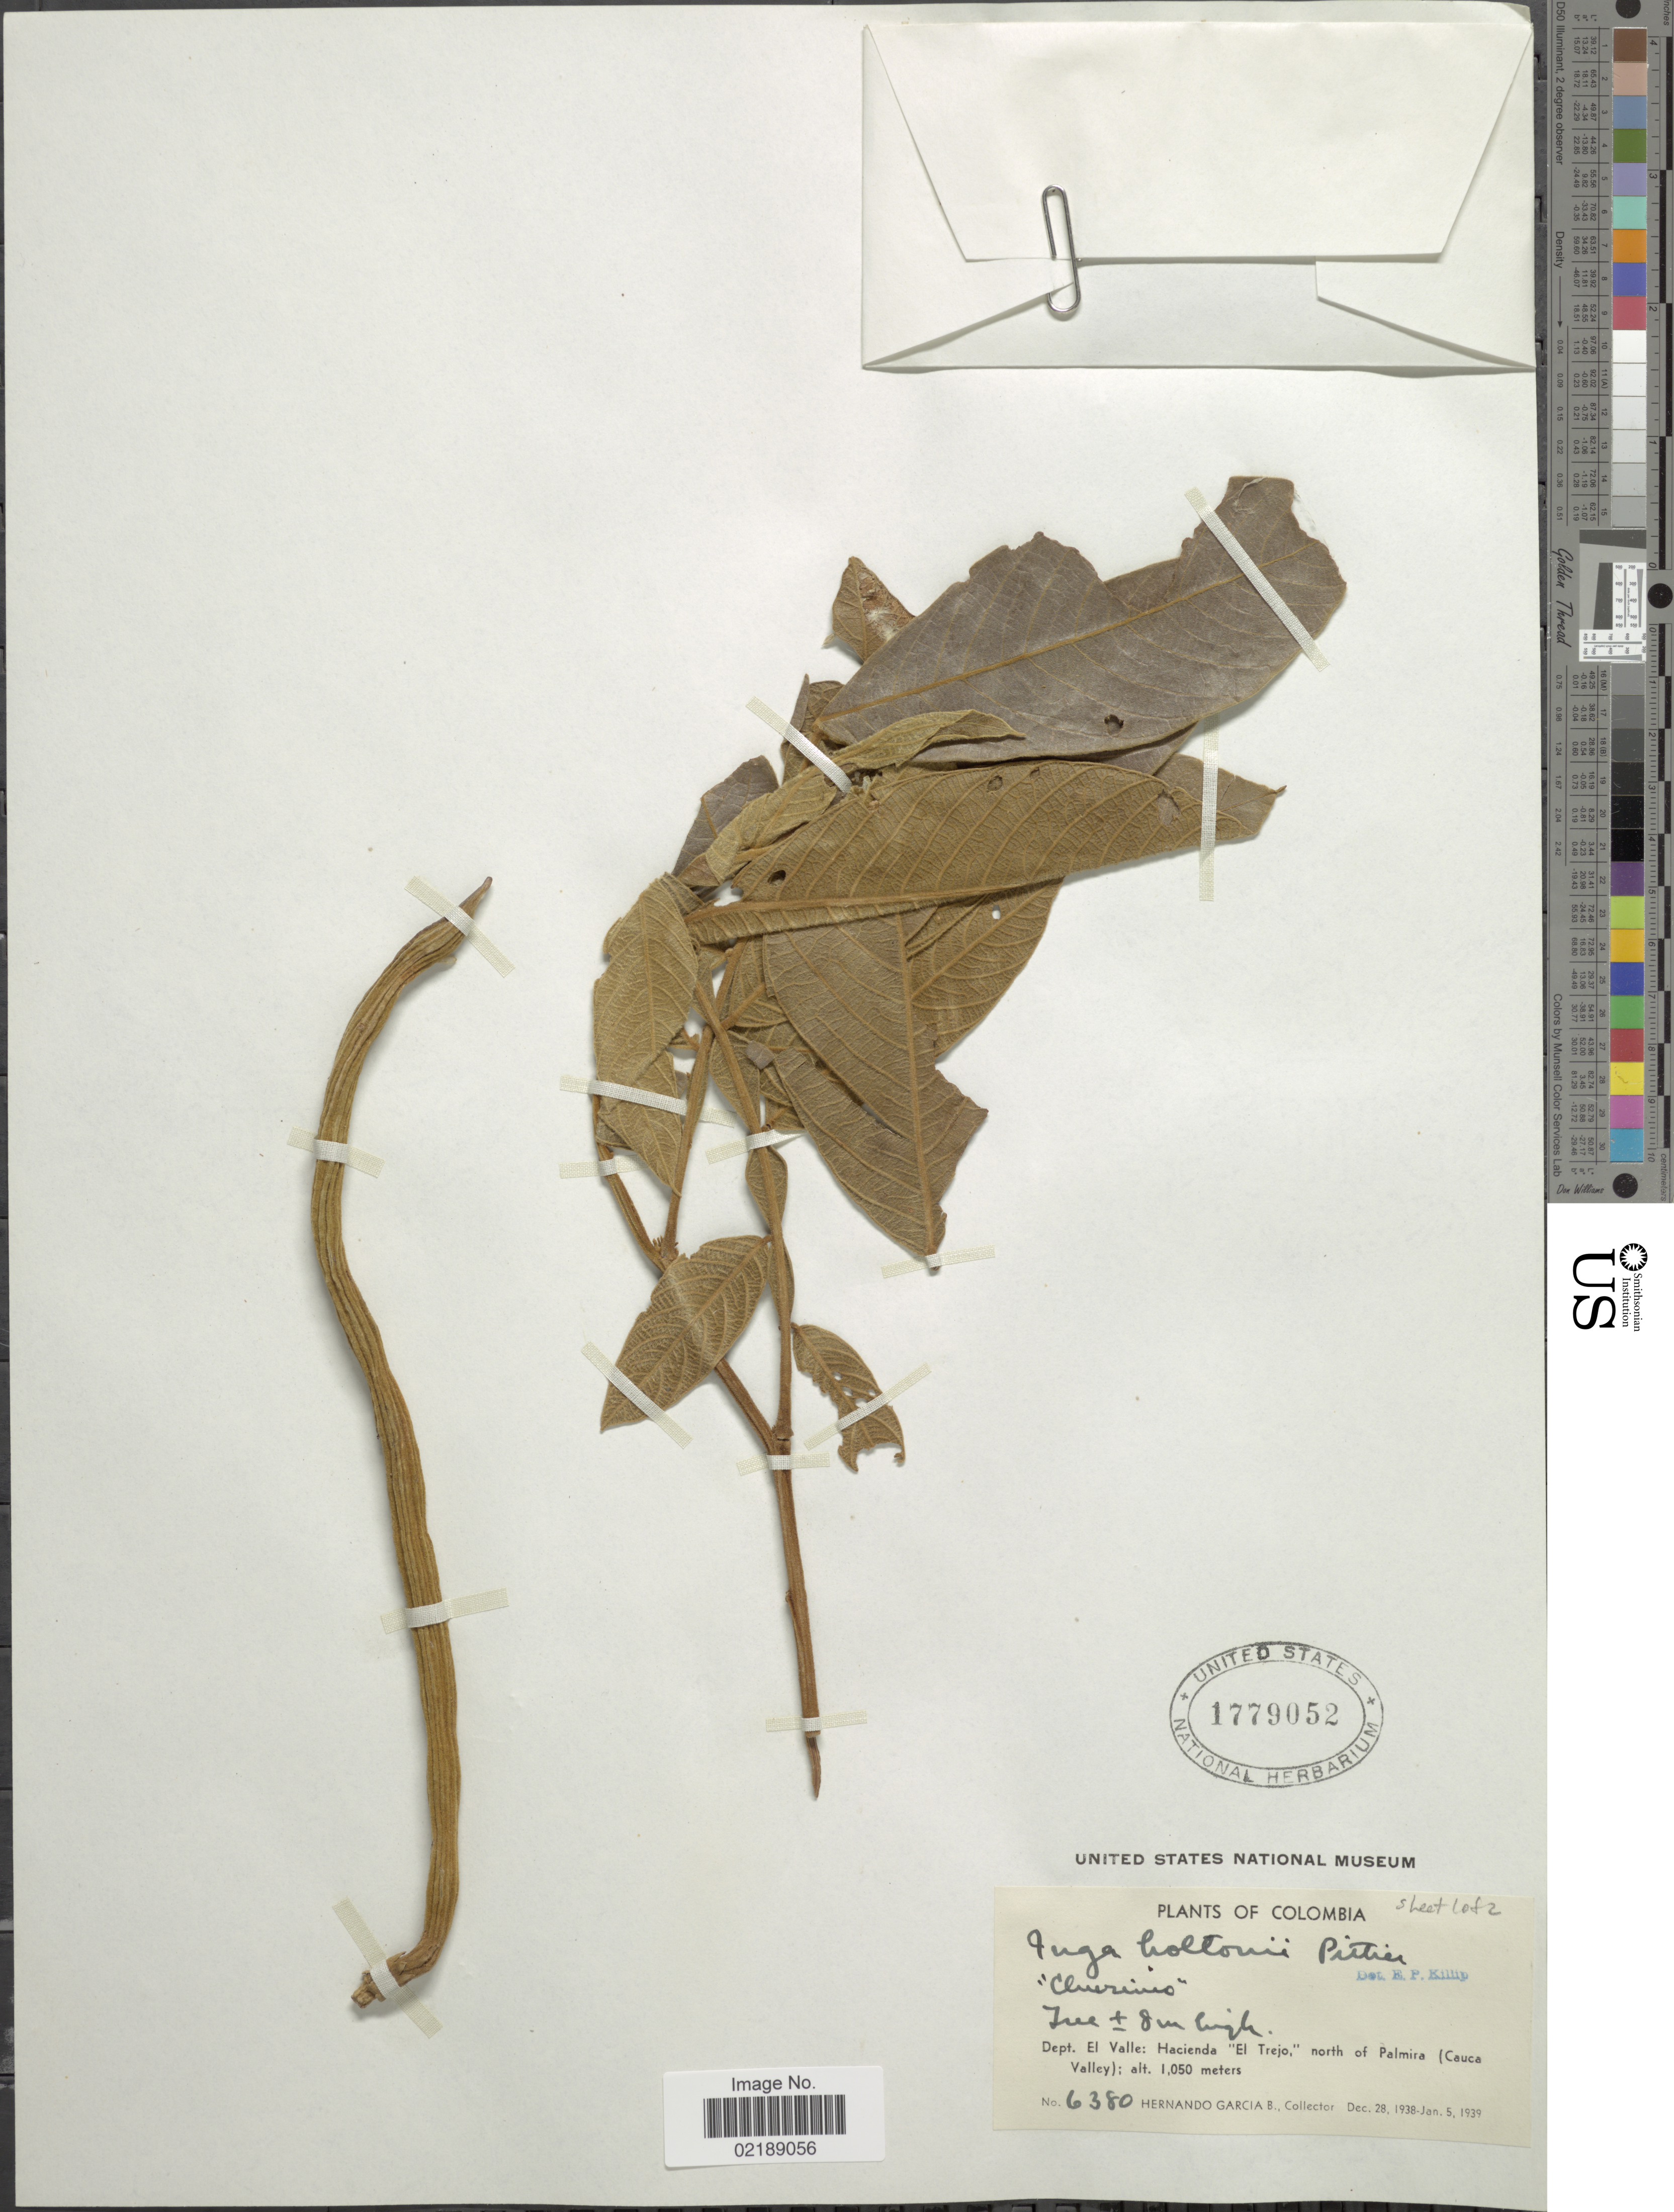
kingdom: Plantae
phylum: Tracheophyta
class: Magnoliopsida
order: Fabales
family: Fabaceae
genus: Inga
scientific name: Inga ornata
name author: Kunth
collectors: H. García Barriga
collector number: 6380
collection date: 1938-12-28/1939-01-05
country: Colombia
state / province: Valle del Cauca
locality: Hacienda El Trejo, north of Palmira (Cauca Valley)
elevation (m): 1050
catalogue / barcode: US 1779052